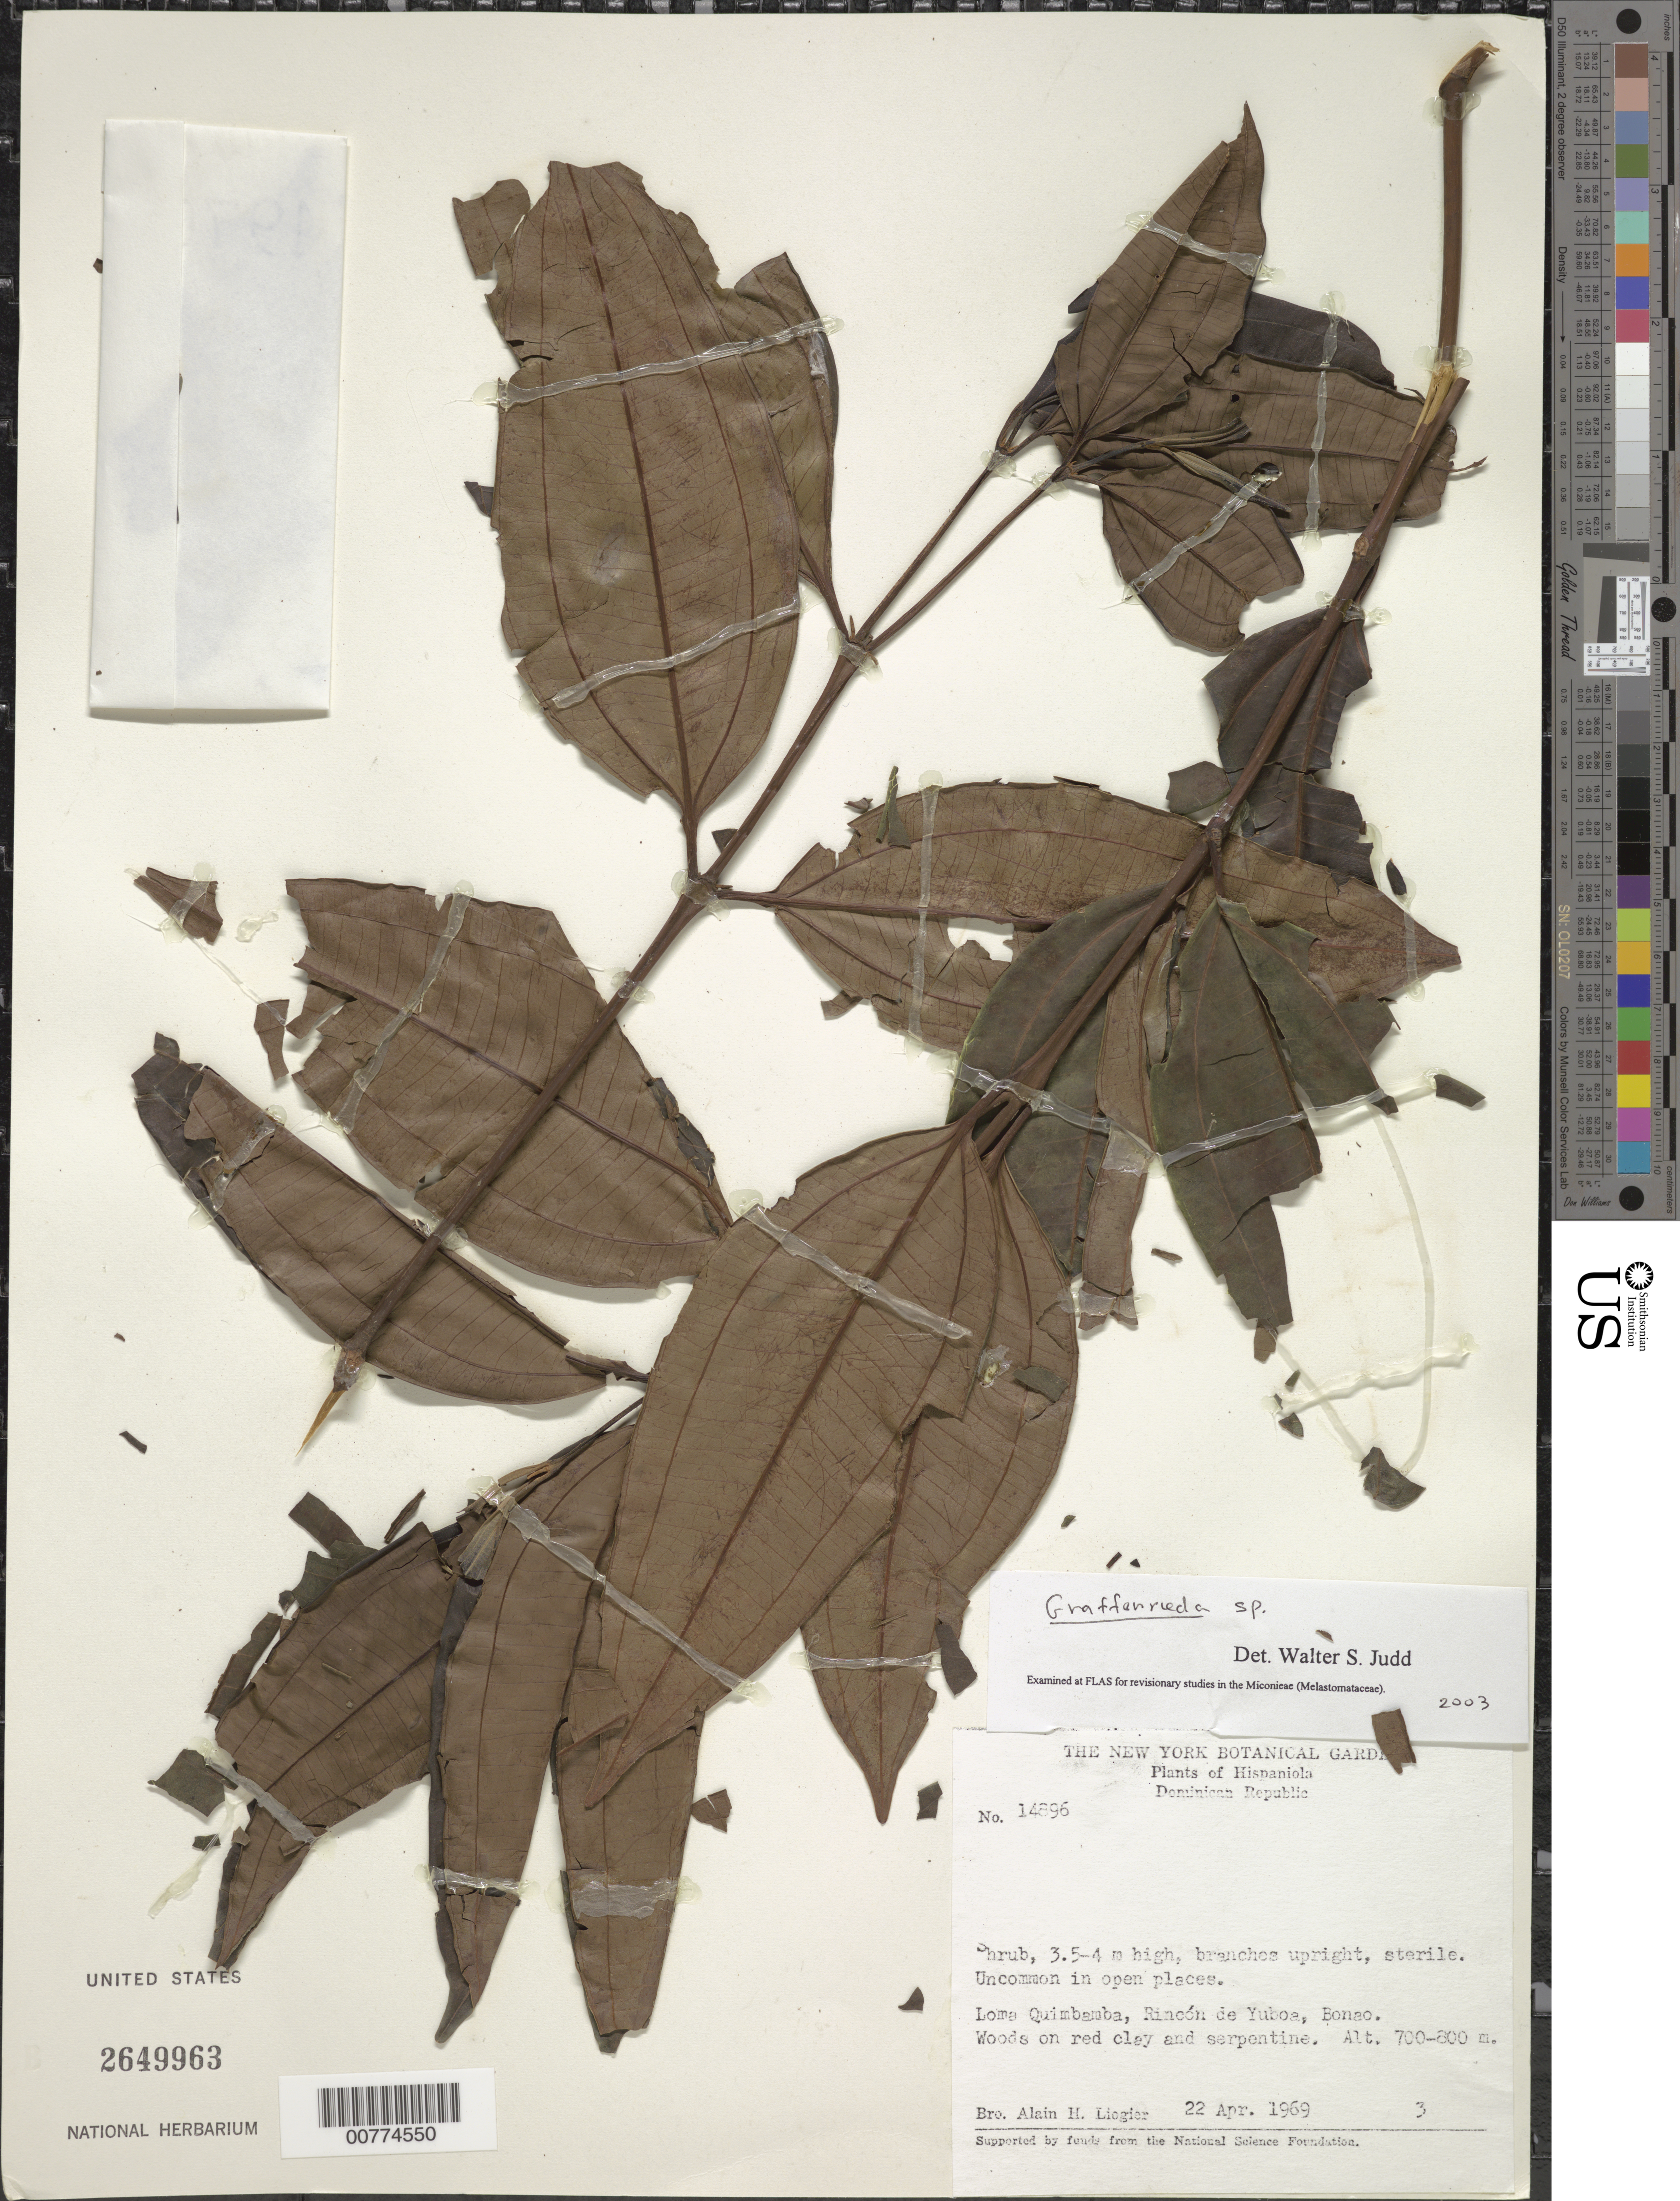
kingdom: Plantae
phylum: Tracheophyta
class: Magnoliopsida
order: Myrtales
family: Melastomataceae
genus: Graffenrieda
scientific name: Graffenrieda pyrifolia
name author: Naudin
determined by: Murillo, J. S.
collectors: A. H. Liogier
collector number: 14896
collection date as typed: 22 Apr 1969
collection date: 1969-04-22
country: Dominican Republic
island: Hispaniola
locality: Bonao, Rincón de Yuboa, Loma Quimbamba.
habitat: Woods on red clay and serpentine.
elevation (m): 700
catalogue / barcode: US 2649963